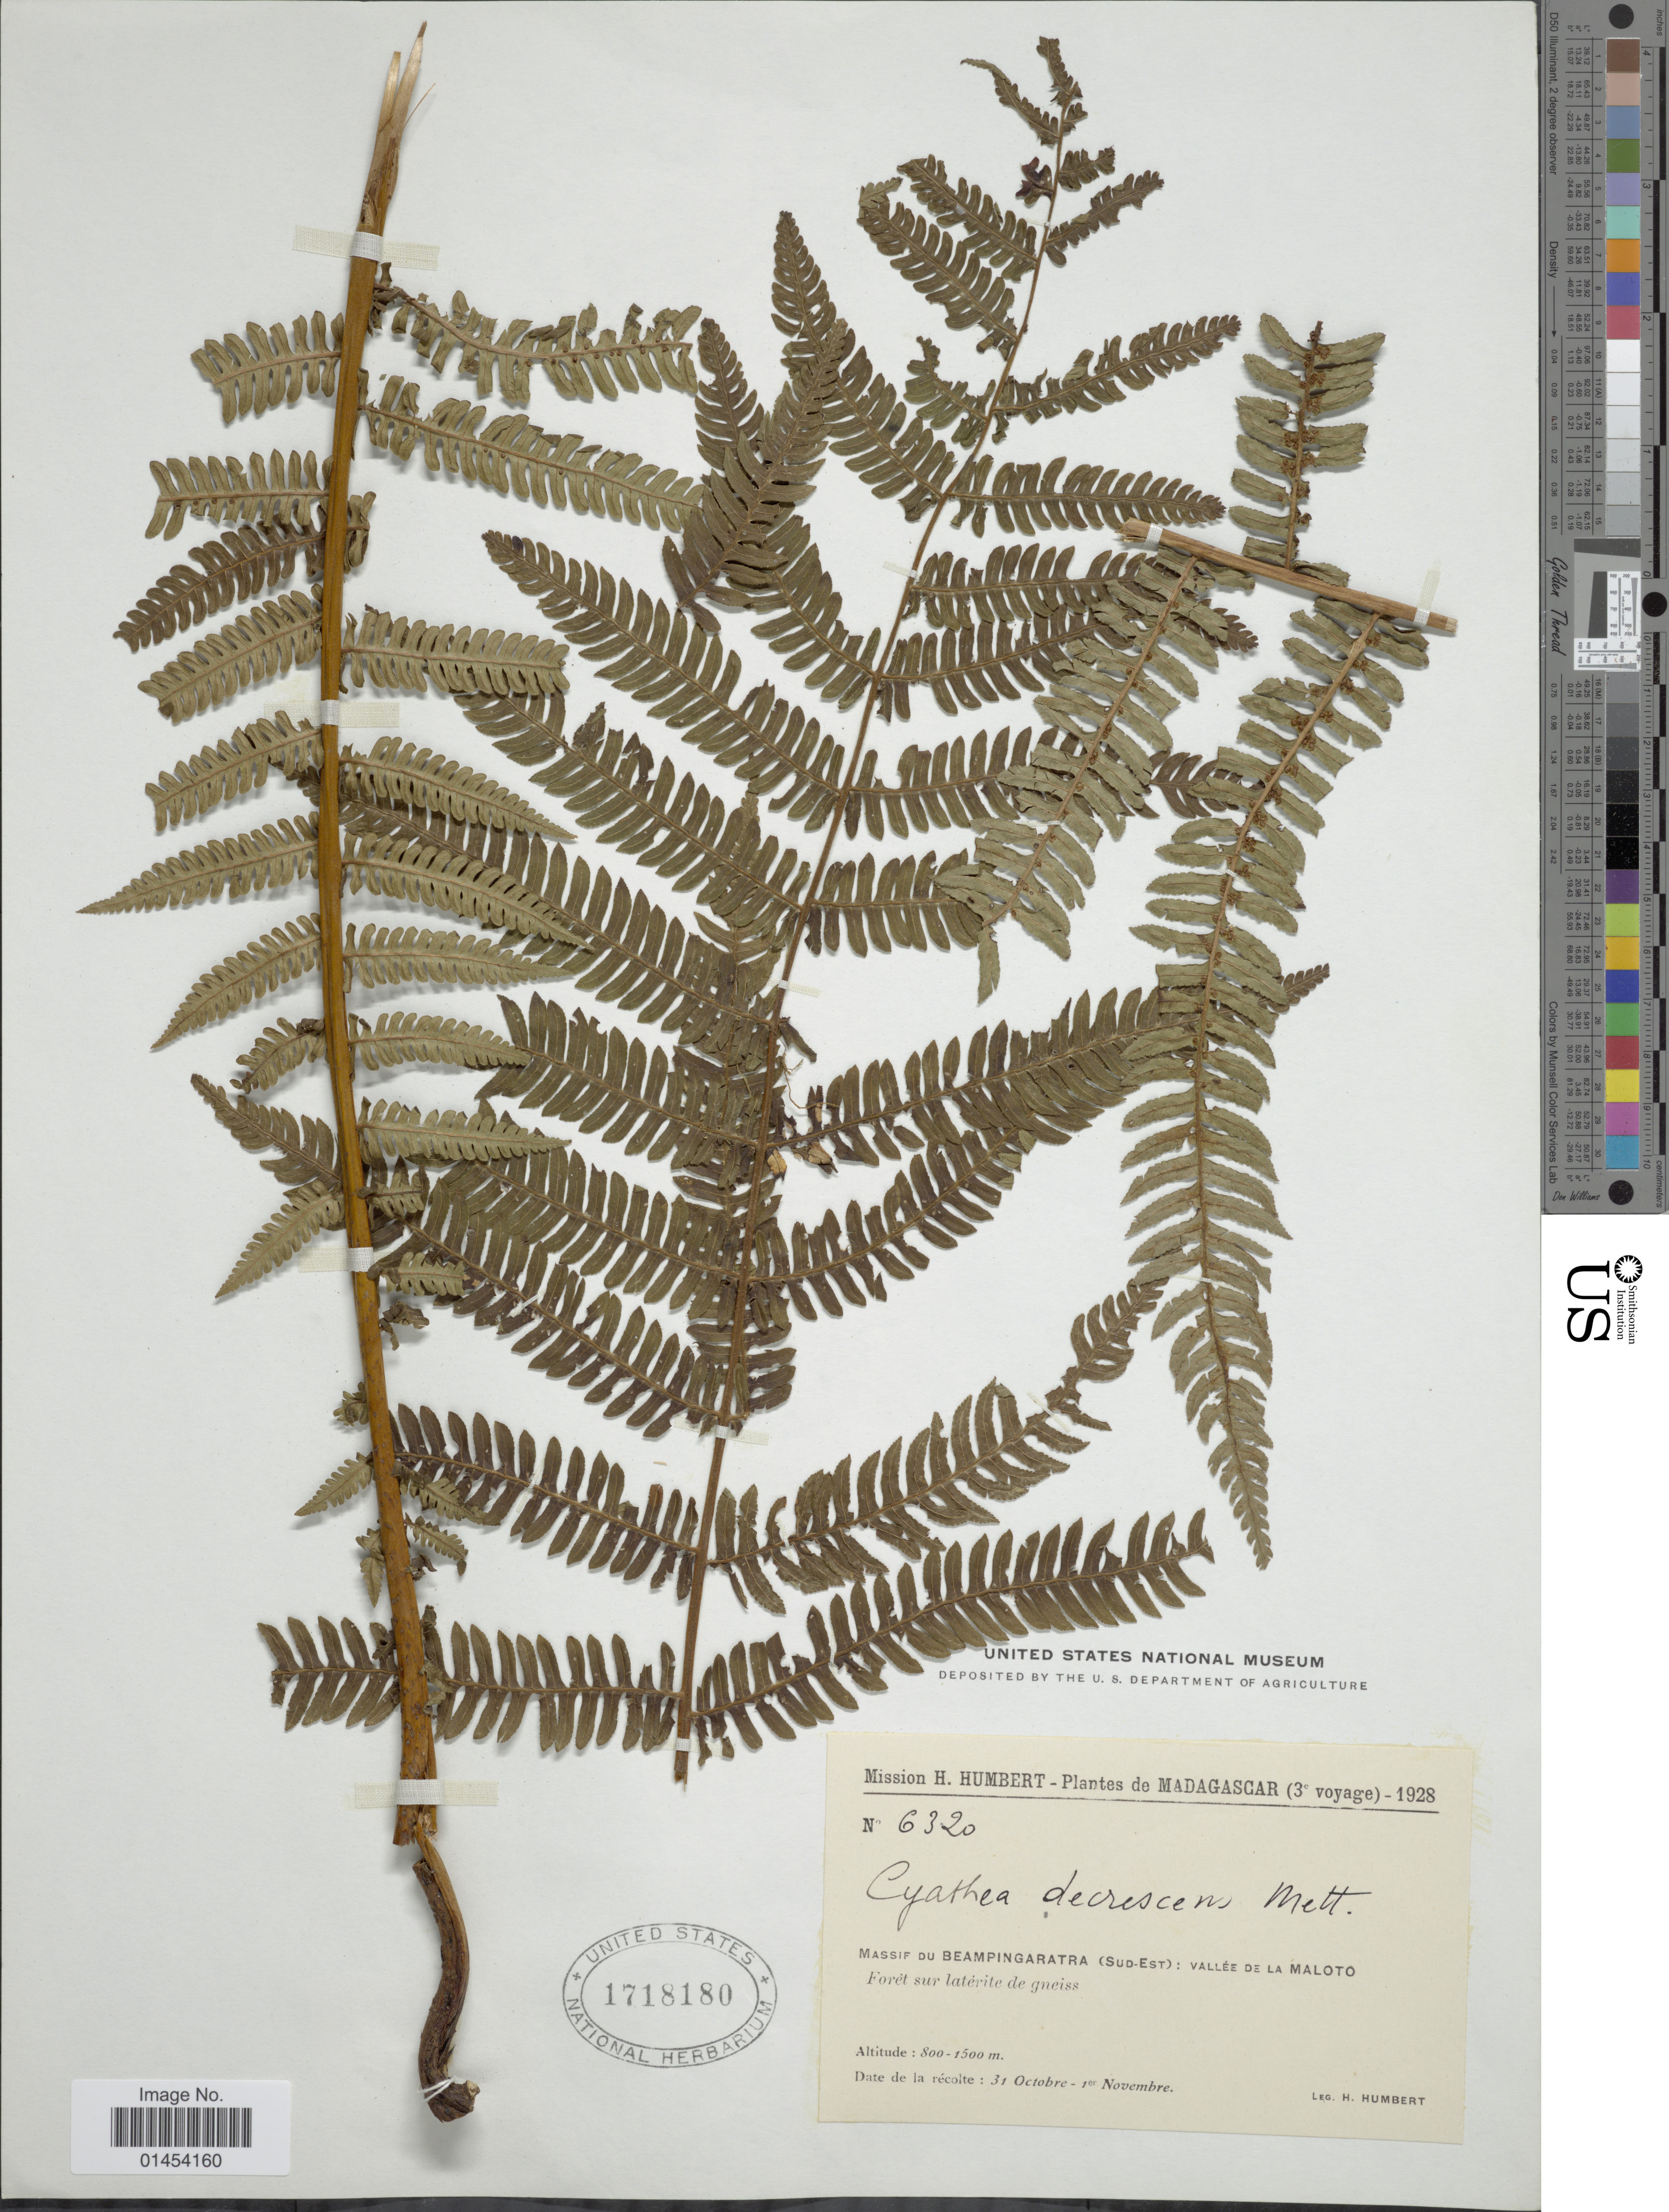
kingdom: Plantae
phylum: Tracheophyta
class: Polypodiopsida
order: Cyatheales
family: Cyatheaceae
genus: Cyathea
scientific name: Cyathea decrescens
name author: Mett. ex Kuhn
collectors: H. Humbert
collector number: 6320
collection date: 1928-10-31/1928-11-01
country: Madagascar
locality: Massif du Beampingaratra (Sud-Est): Vallée de la Maloto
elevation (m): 800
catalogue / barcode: US 1718180